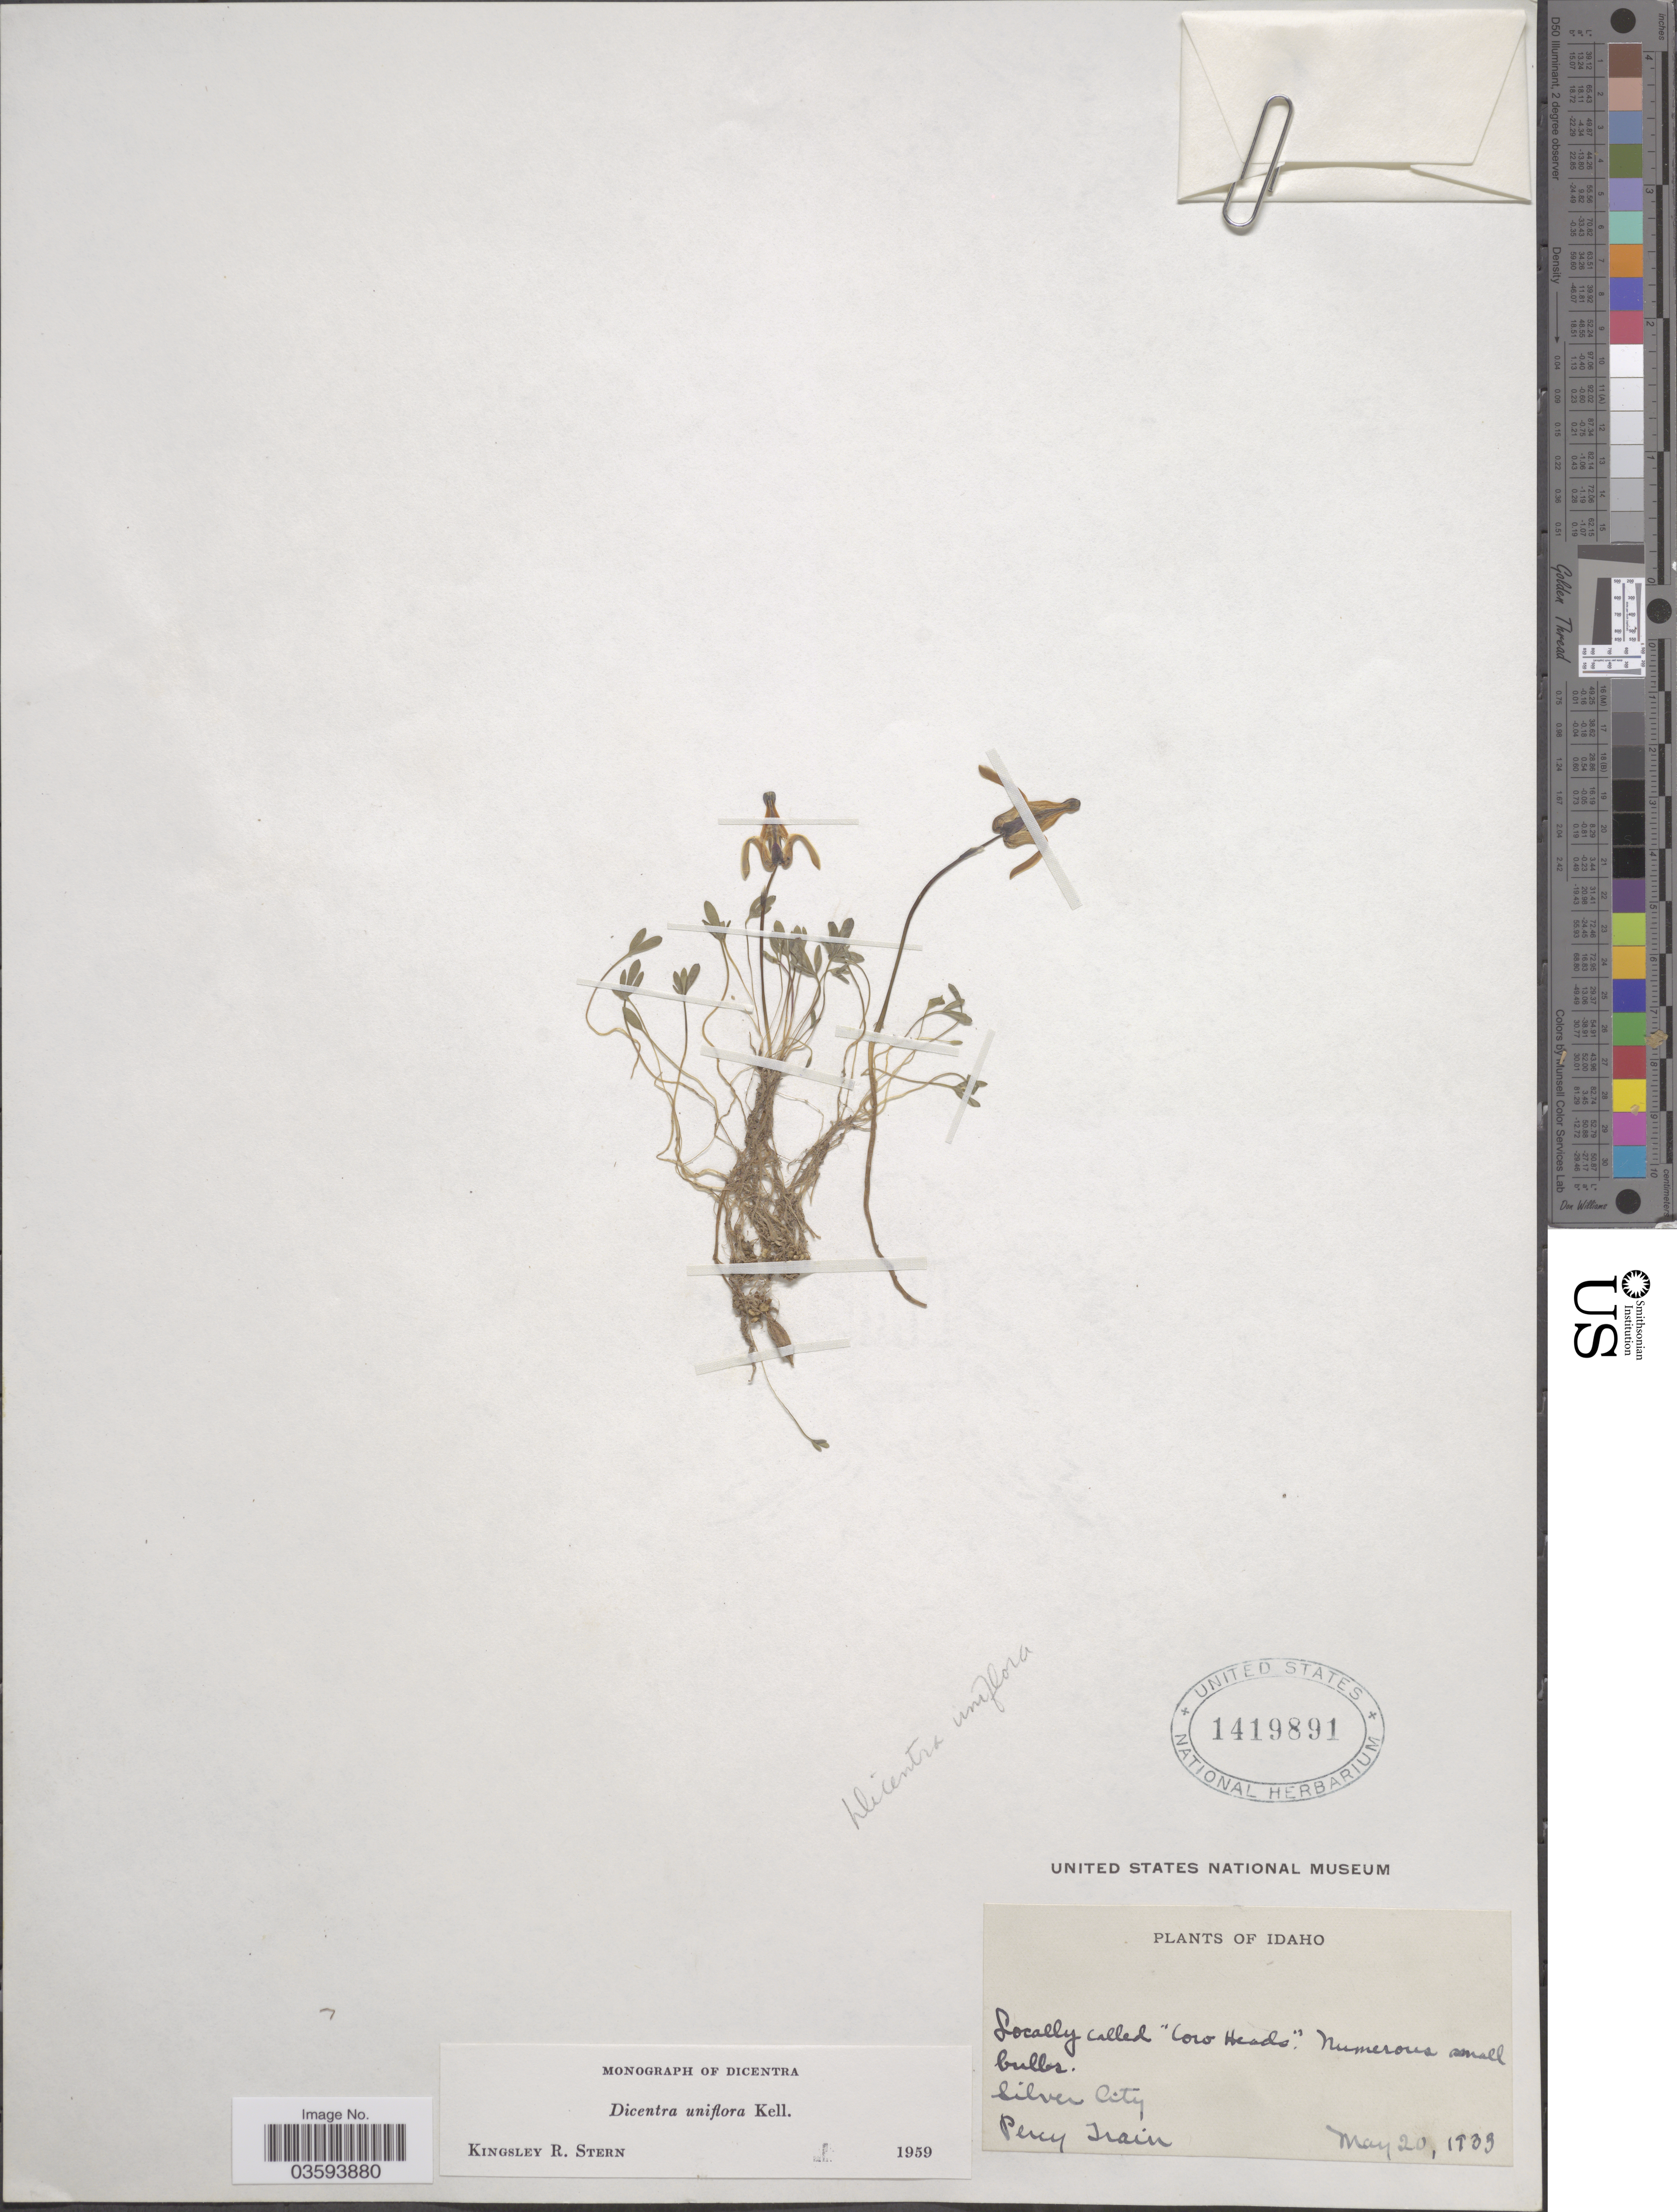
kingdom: Plantae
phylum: Tracheophyta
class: Magnoliopsida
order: Ranunculales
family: Papaveraceae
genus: Dicentra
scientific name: Dicentra uniflora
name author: Kellogg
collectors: P. Train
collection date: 1933-05-20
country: United States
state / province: Idaho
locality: Silver City.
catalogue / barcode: US 1419891